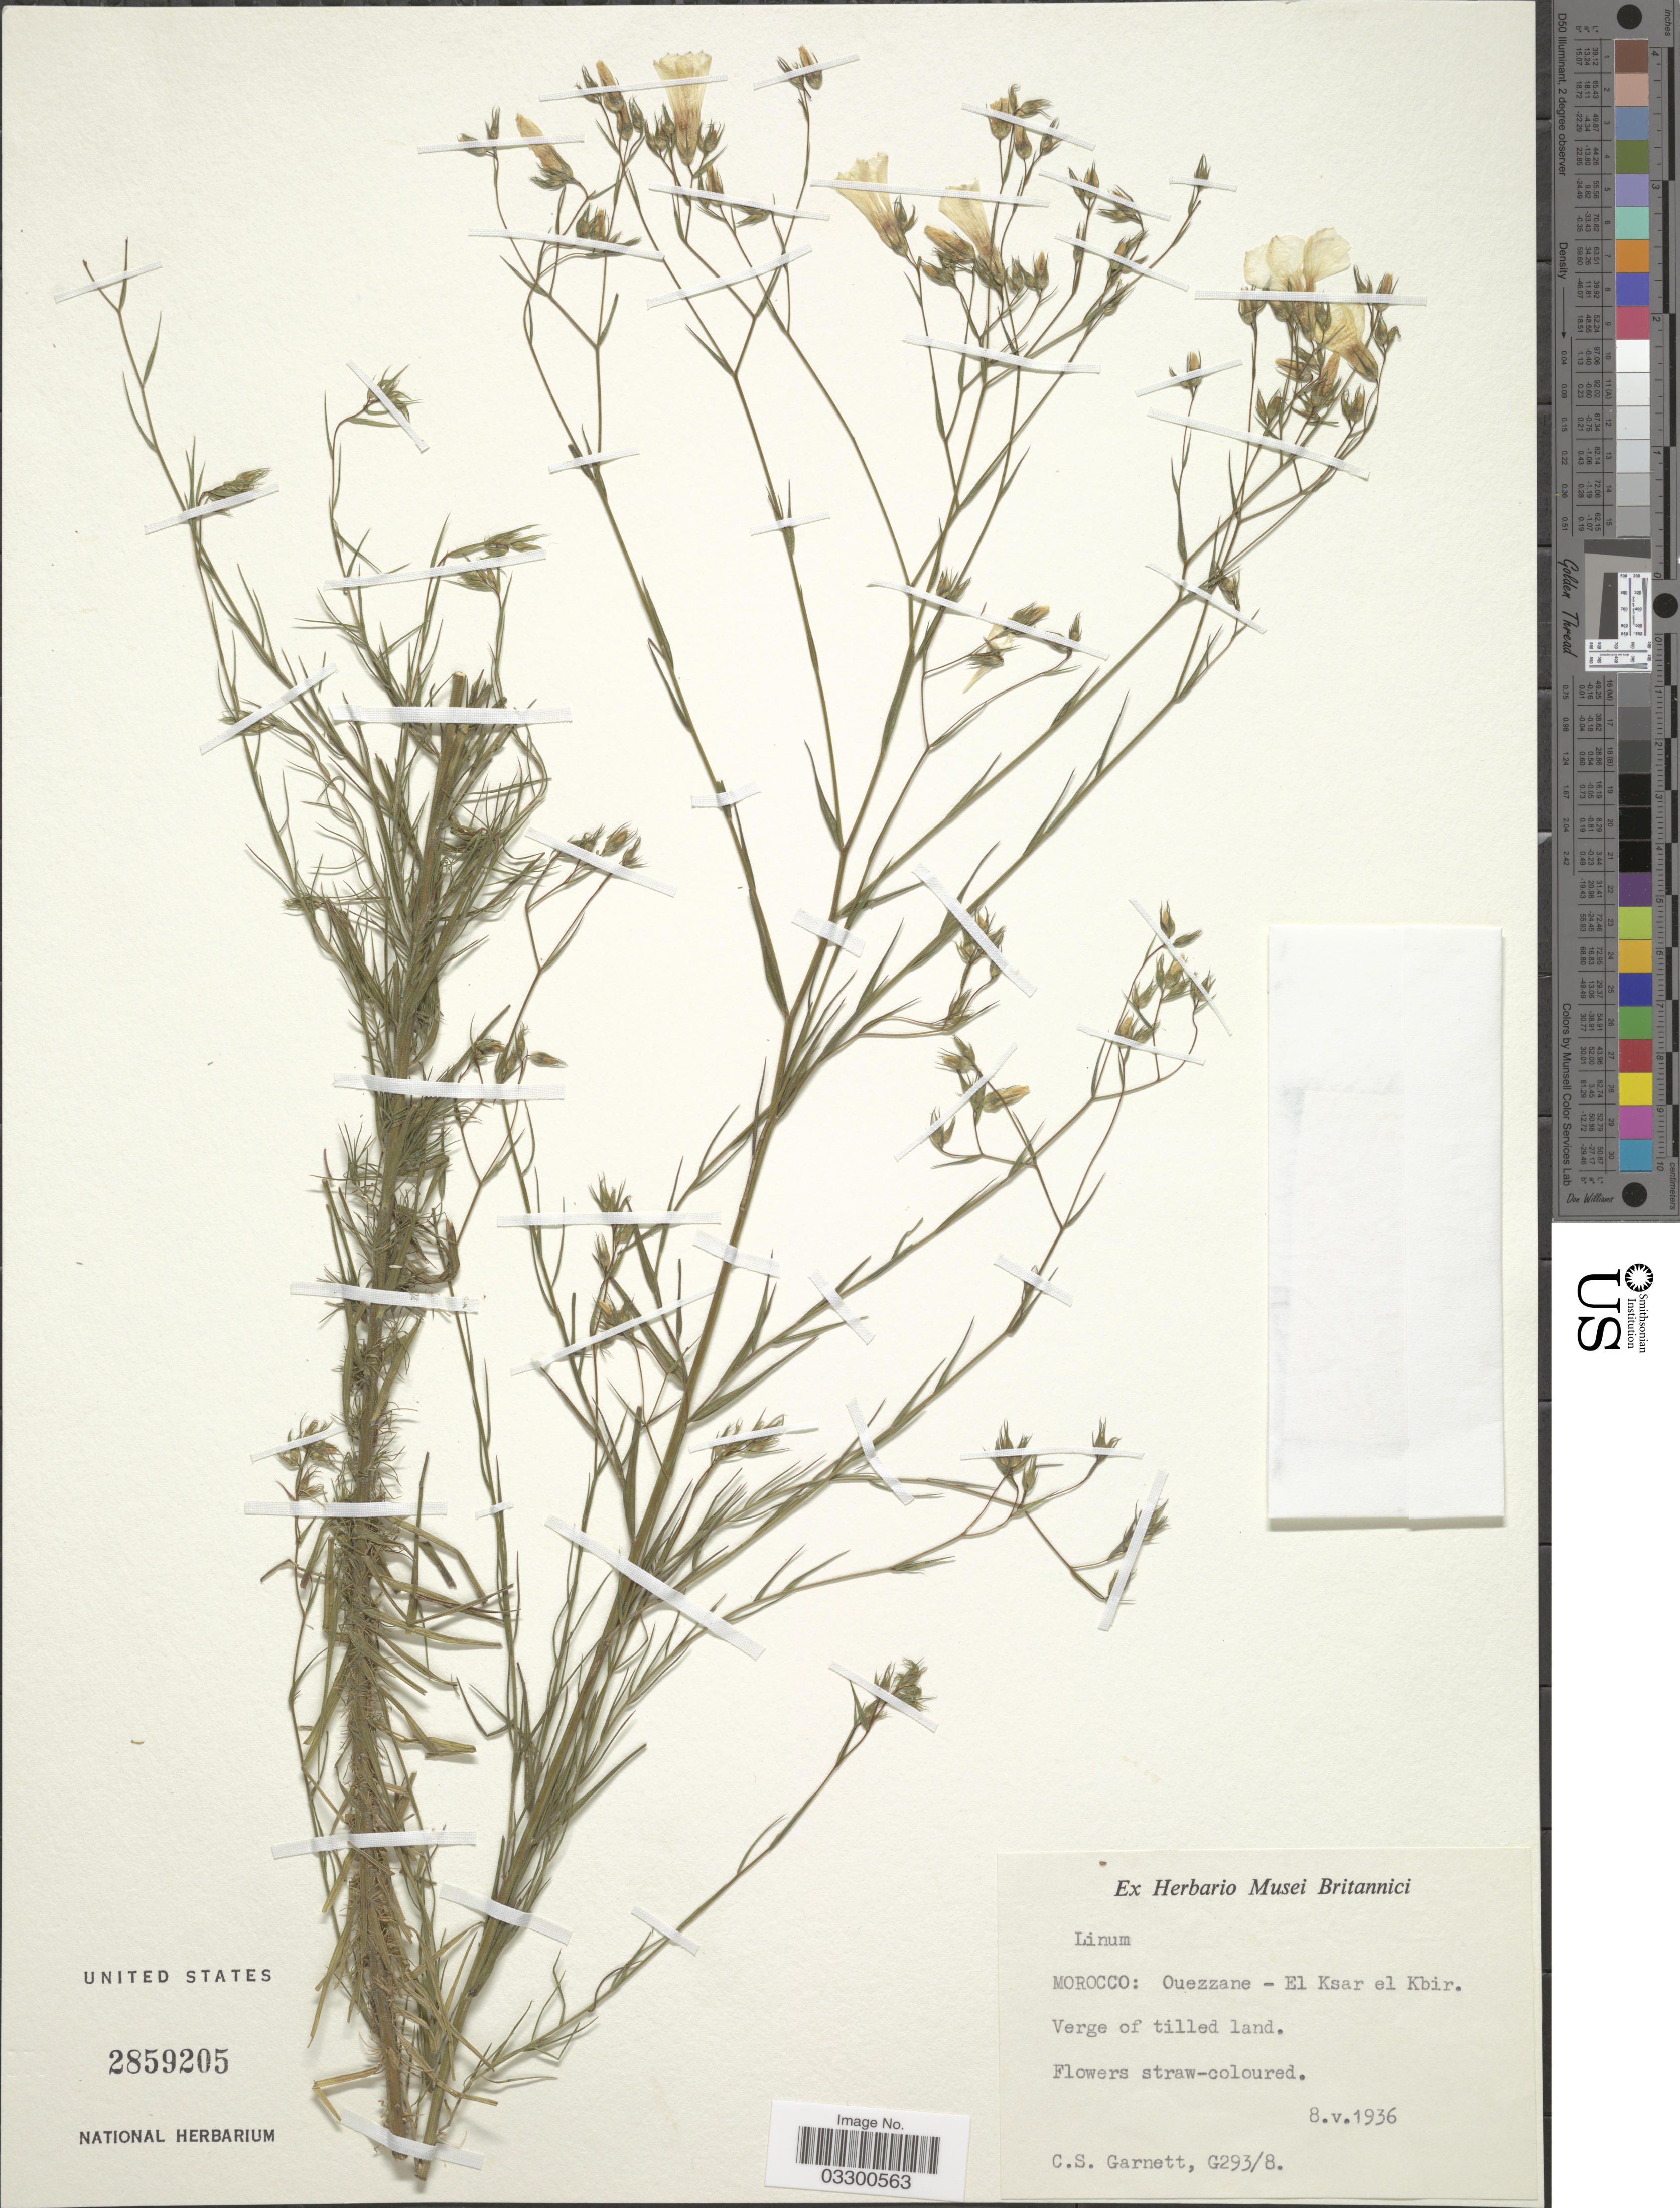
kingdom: Plantae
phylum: Tracheophyta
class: Magnoliopsida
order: Malpighiales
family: Linaceae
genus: Linum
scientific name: Linum sp.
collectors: C. Garnett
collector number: G293/8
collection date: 1936-05-08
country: Morocco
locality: Ouezzane - El Ksar el Kbir.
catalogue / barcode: US 2859205